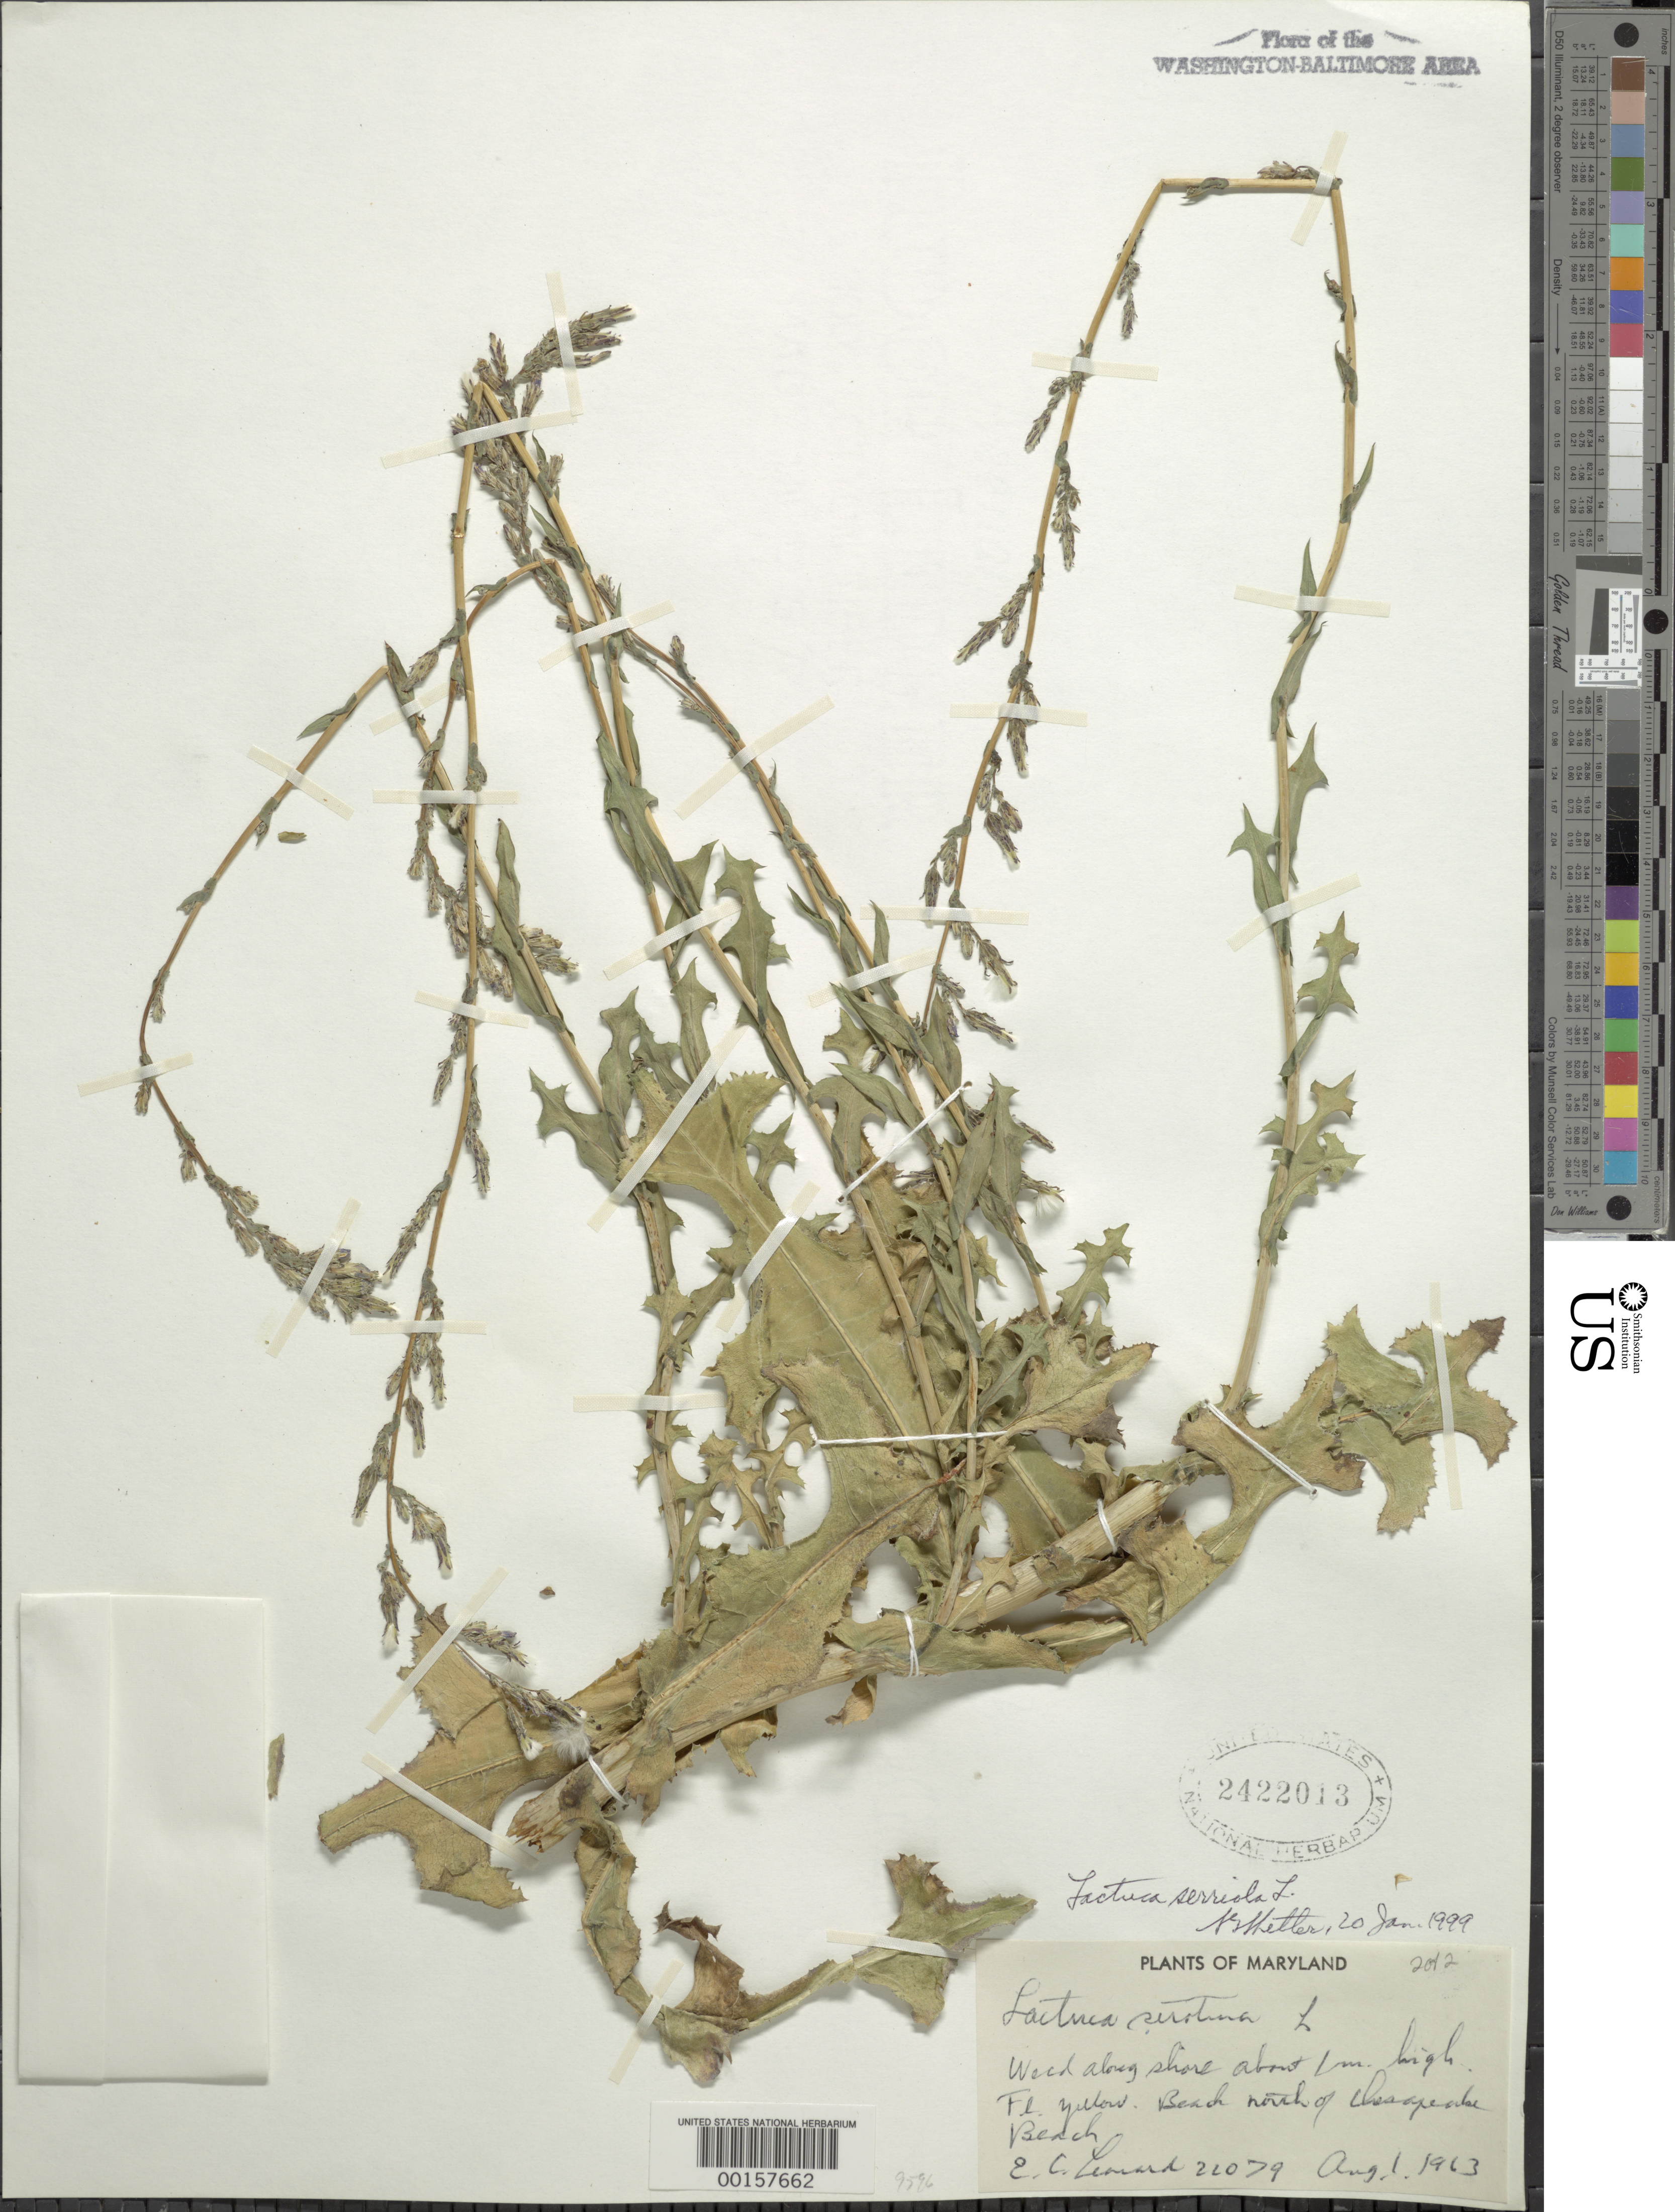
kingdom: Plantae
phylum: Tracheophyta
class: Magnoliopsida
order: Asterales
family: Asteraceae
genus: Lactuca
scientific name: Lactuca serriola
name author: L.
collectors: E. C. Leonard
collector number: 22079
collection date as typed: -1 Aug 1963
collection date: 1963-08-01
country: United States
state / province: Maryland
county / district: Calvert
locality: North of Chesapeake Beach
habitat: Shore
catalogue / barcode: US 2422013